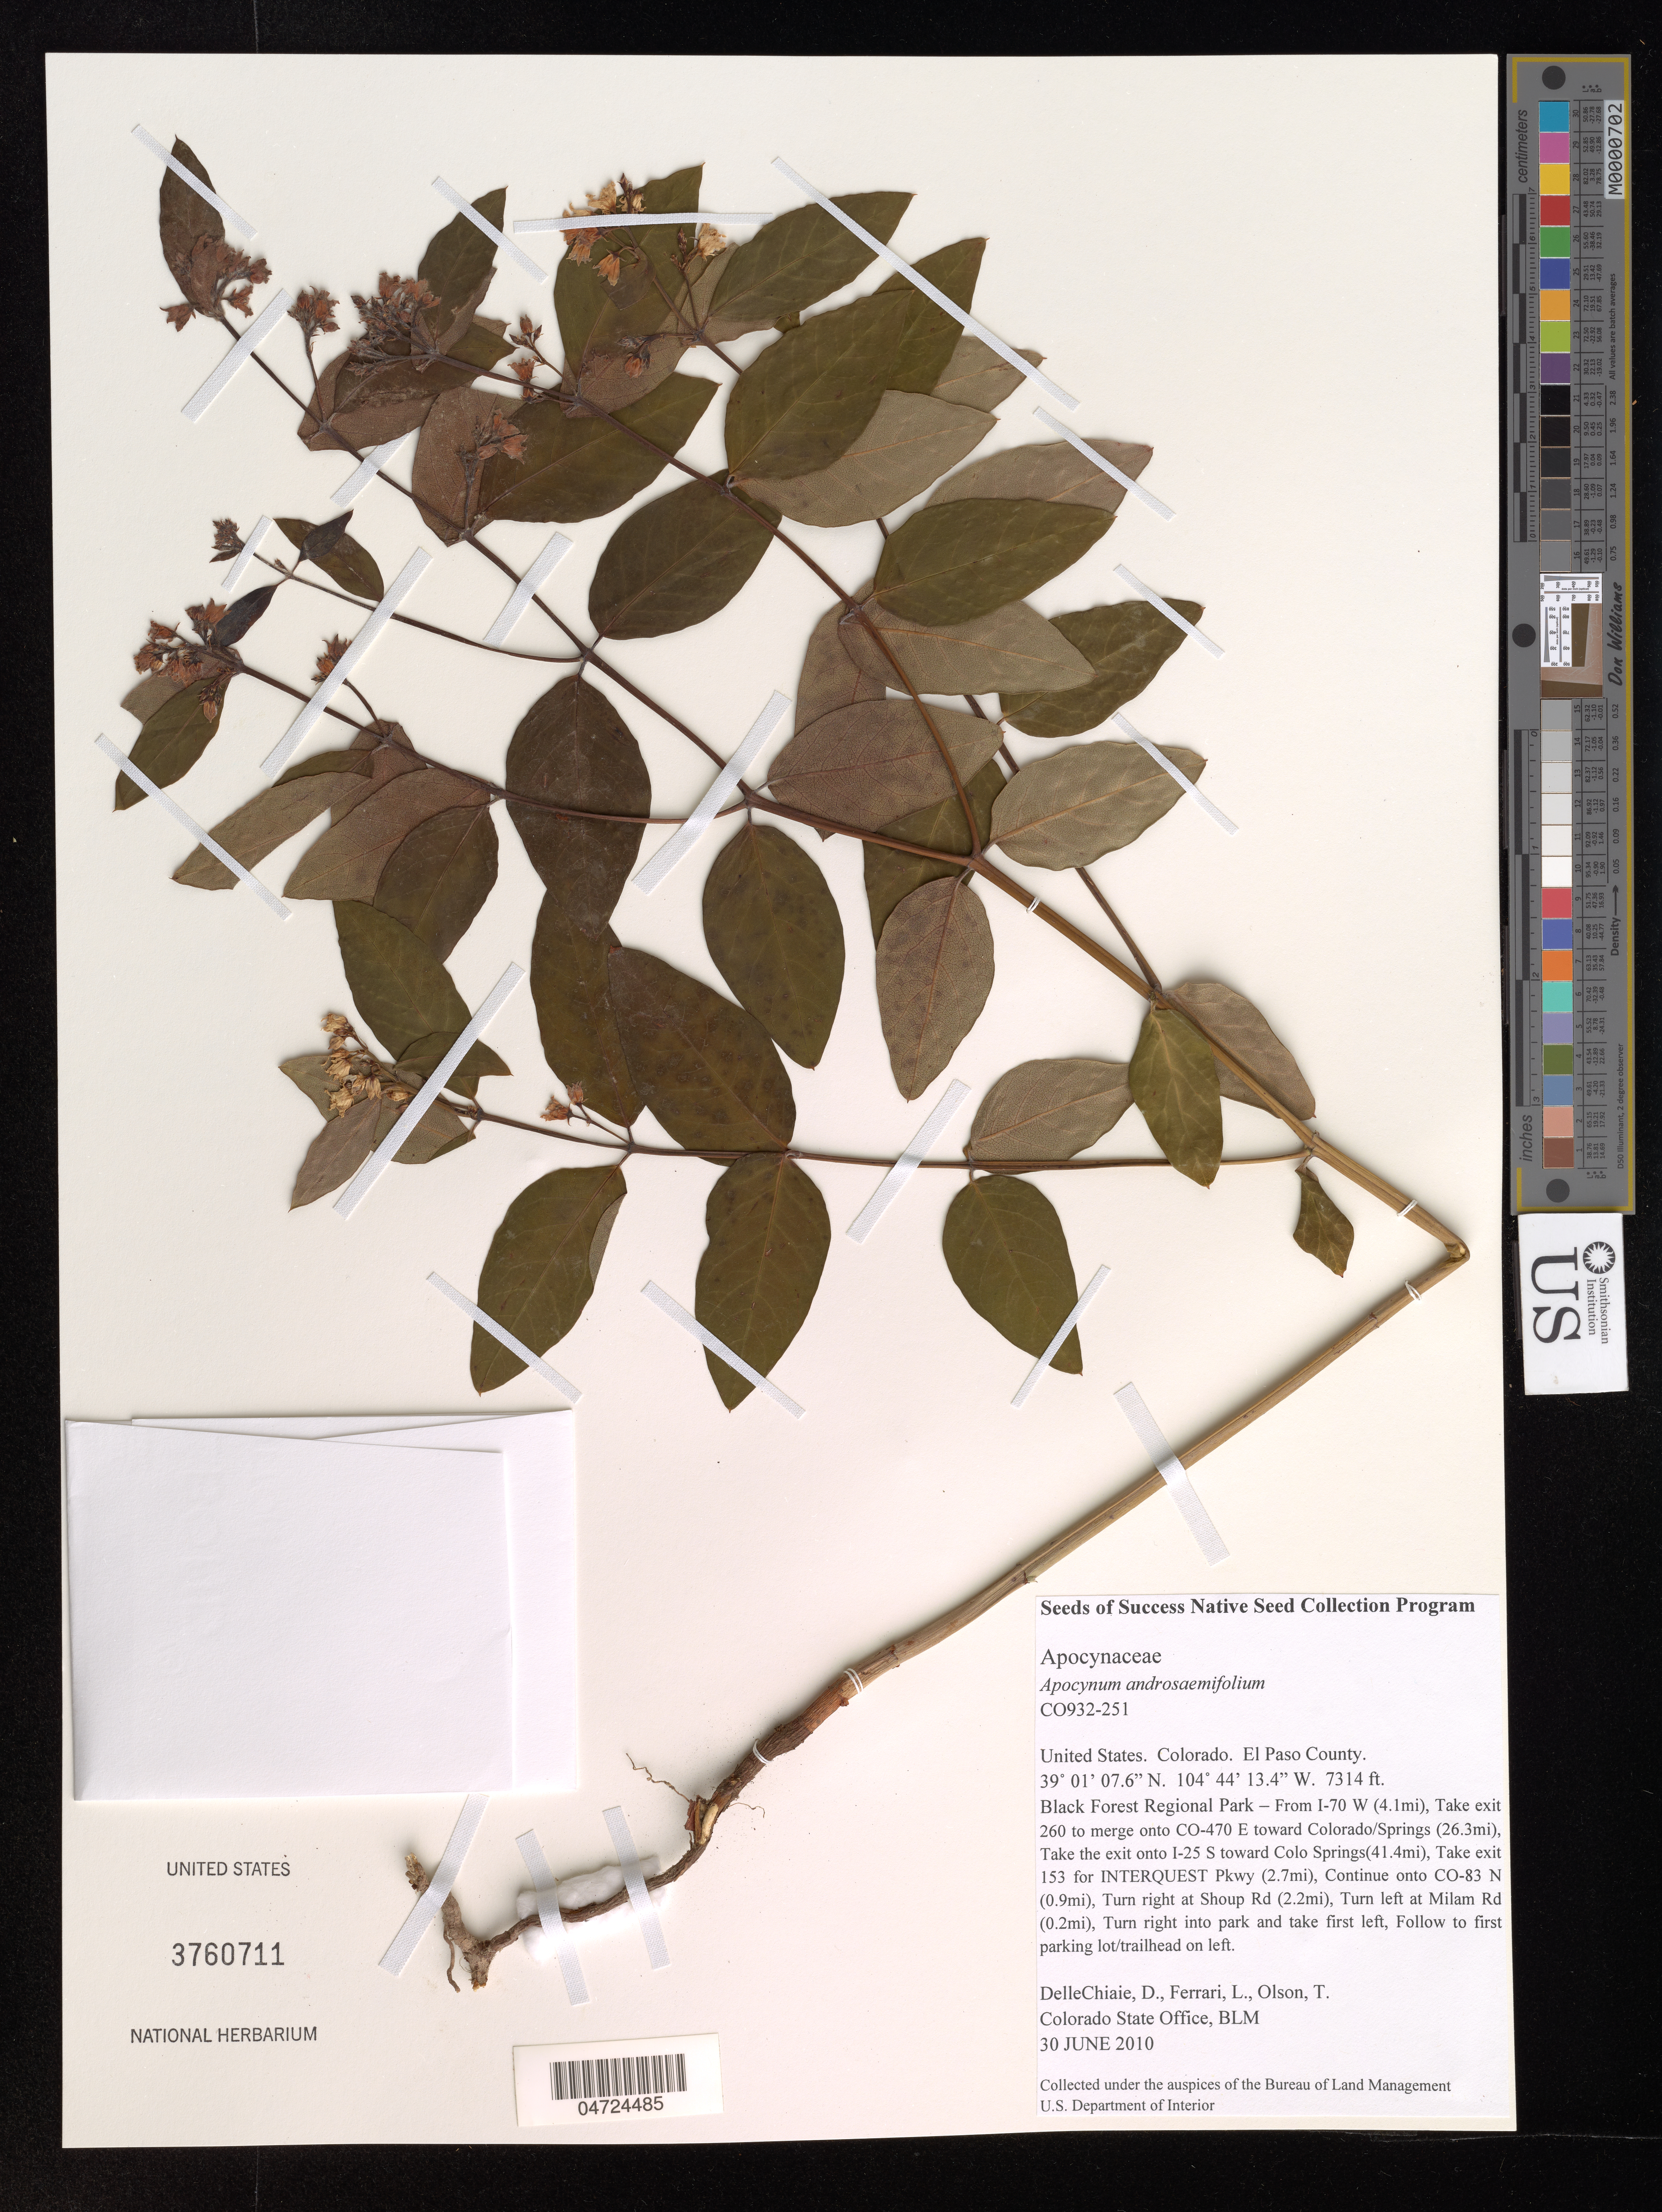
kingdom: Plantae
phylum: Tracheophyta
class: Magnoliopsida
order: Gentianales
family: Apocynaceae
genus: Apocynum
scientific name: Apocynum androsaemifolium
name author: L.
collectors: D. DelleChiaie, L. Ferrari & T. Olson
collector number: CO932-251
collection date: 2010-06-30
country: United States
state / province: Colorado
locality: El Paso County. Black Forest Regional Park - From I-70 W (4.1 mi), Take exit 260 to merge onto CO-470 E toward Colorado/Springs (26.3 mi). Take the exit onto I-25 S toward Colo Springs (41.4mi), Take exit 153 for Interquest Pkwy (2.7 mi), Continue onto CO-83 N (0.9mi), Turn right at Shoup Rd (2.2 mi), Turn left at Milan Rd (0.2 mi), Turn right into park and take first left, Follow to first parking lot/trailhead on left.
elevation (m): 2229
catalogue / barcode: US 3760711